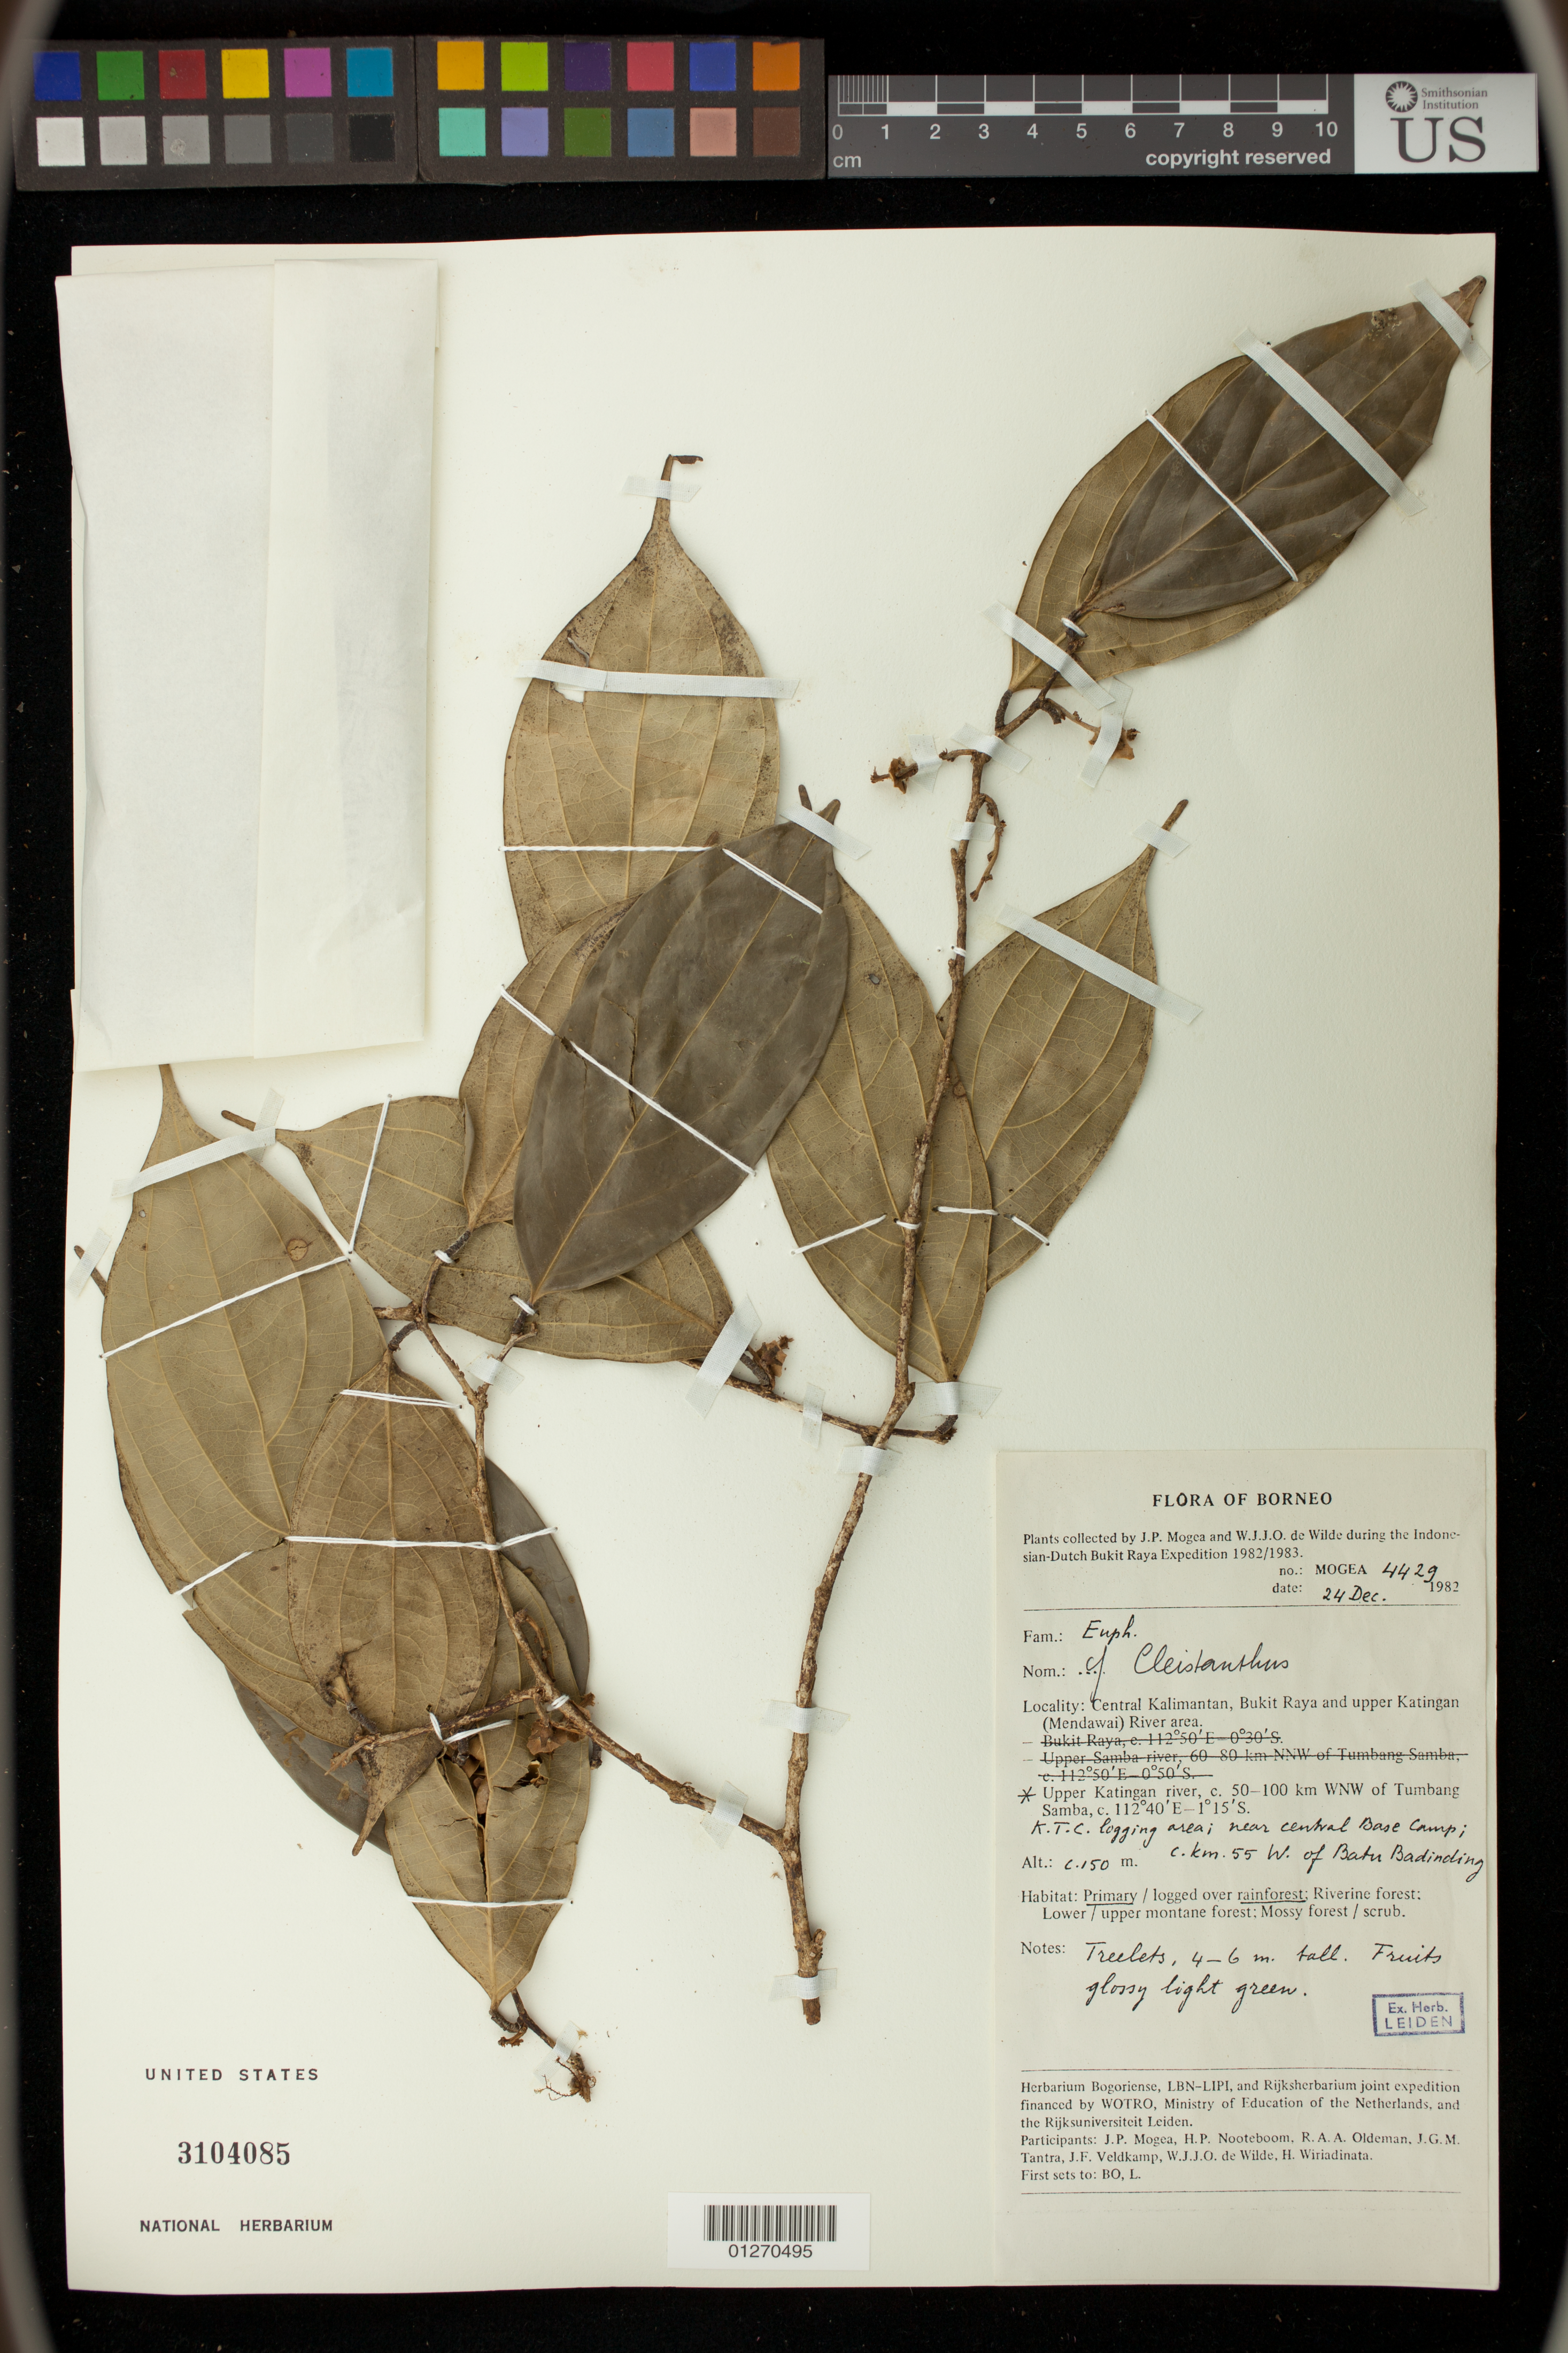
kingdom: Plantae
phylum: Tracheophyta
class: Magnoliopsida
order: Malpighiales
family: Phyllanthaceae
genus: Cleistanthus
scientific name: Cleistanthus sp.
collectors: J. Mogea & W. J. de Wilde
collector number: MOGEA 4429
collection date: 1982-12-24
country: Indonesia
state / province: Kalimantan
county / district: Kalimantan Tengah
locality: Bukit Raya and upper Katingan (Mendawai) River area.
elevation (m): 150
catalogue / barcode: US 3104085